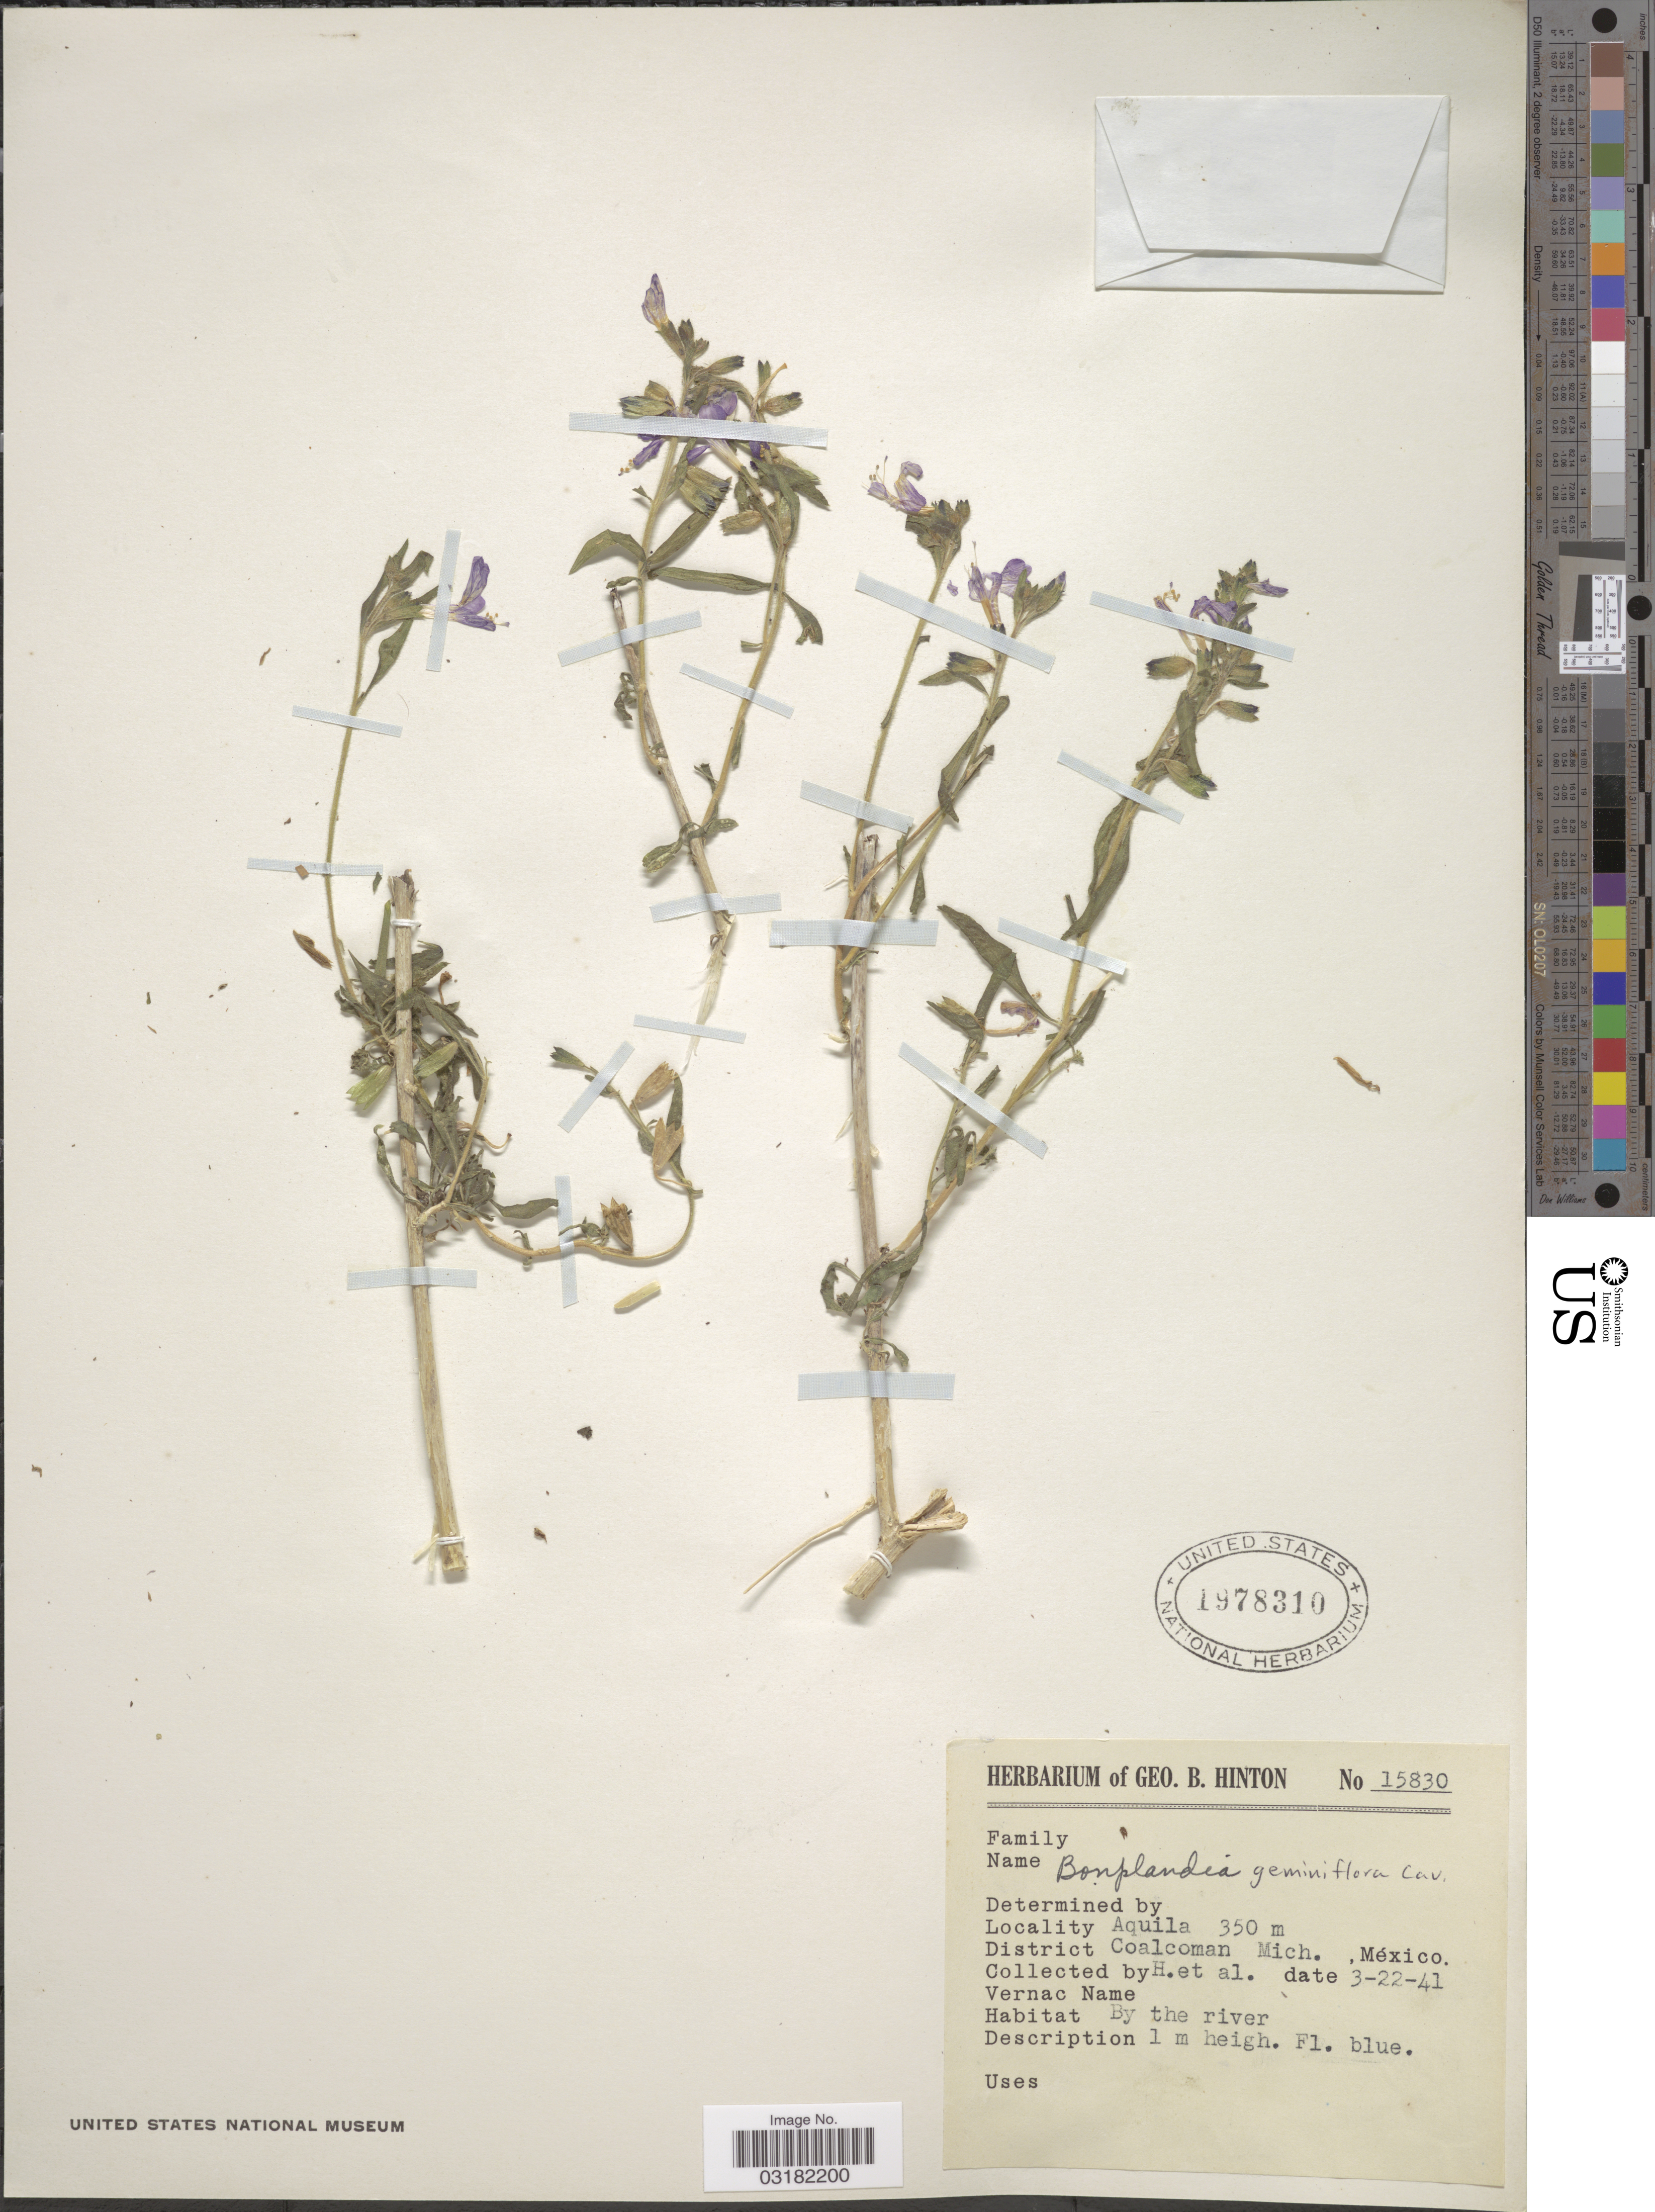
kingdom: Plantae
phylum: Tracheophyta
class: Magnoliopsida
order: Ericales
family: Polemoniaceae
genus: Bonplandia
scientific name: Bonplandia geminiflora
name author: Cav.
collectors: G. B. Hinton & et al.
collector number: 15830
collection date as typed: Transcribed d/m/y: 22/3/41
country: Mexico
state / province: Michoacán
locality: Aquila. District Coalcoman.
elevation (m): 350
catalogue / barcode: US 1978310